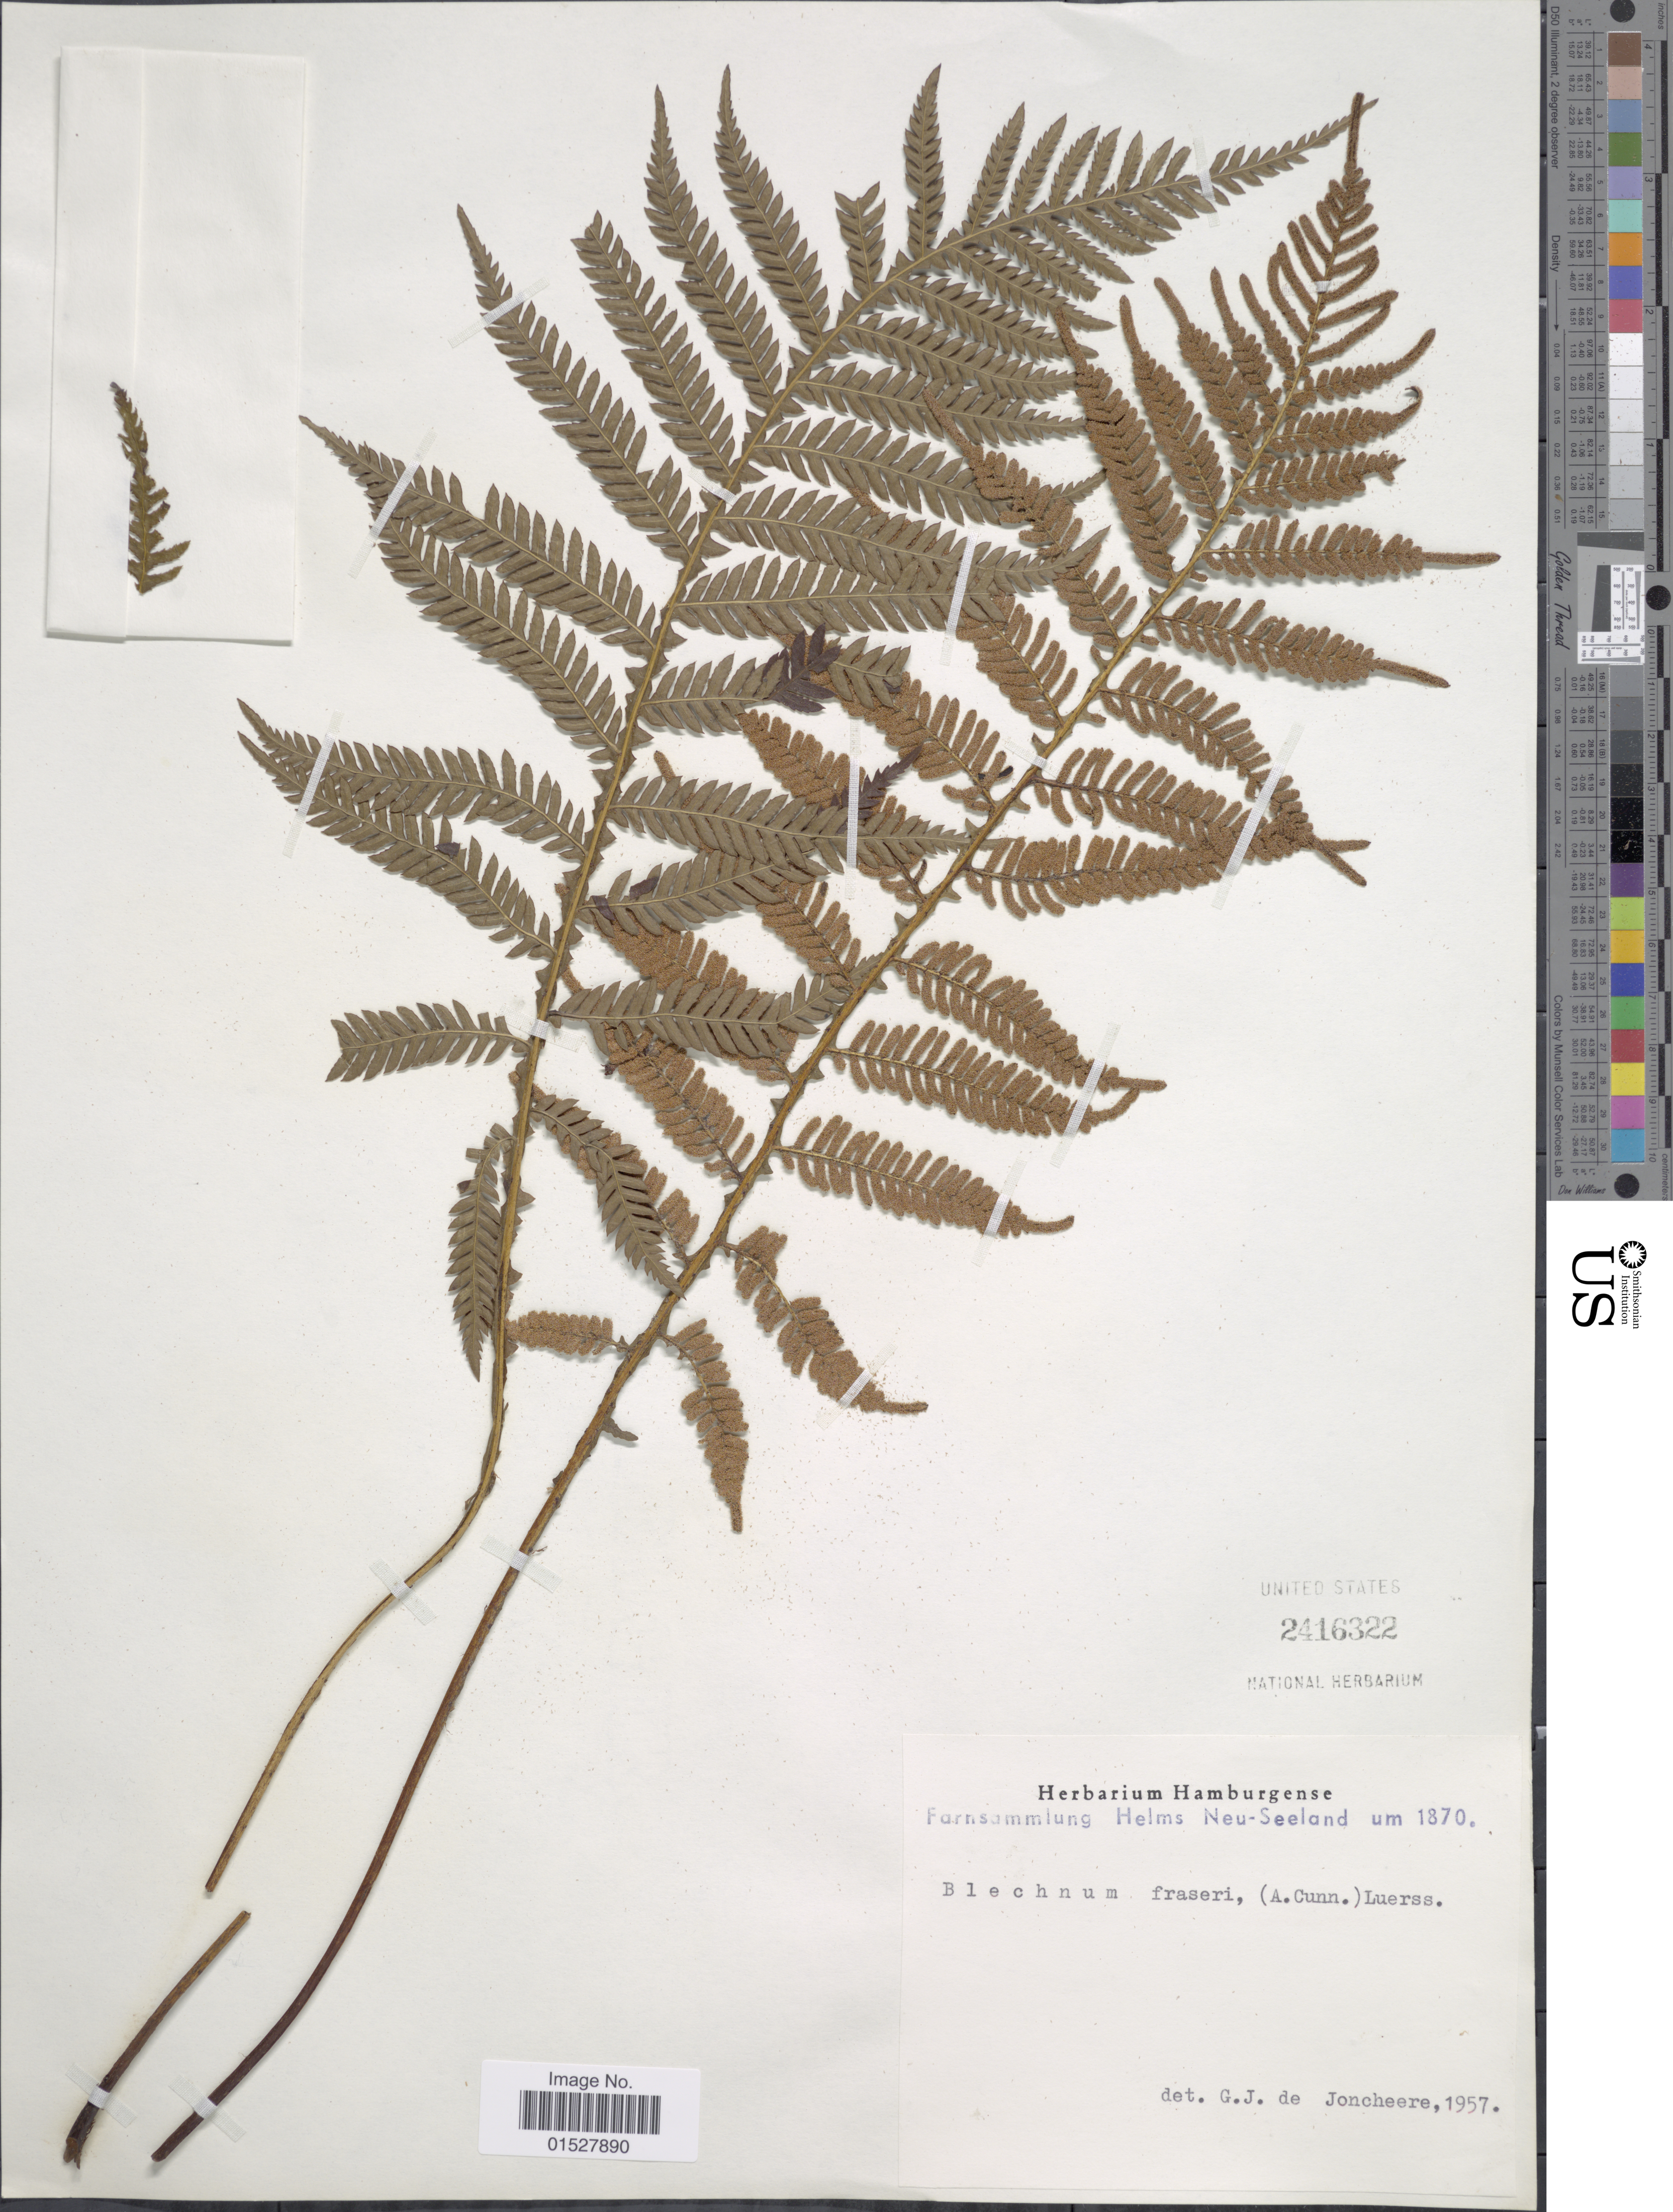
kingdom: Plantae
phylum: Tracheophyta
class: Polypodiopsida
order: Polypodiales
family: Blechnaceae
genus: Blechnum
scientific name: Blechnum fraseri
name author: (A. Cunn.) Luerss.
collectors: Helms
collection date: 1870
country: New Zealand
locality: Farnsammlung.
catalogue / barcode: US 2416322